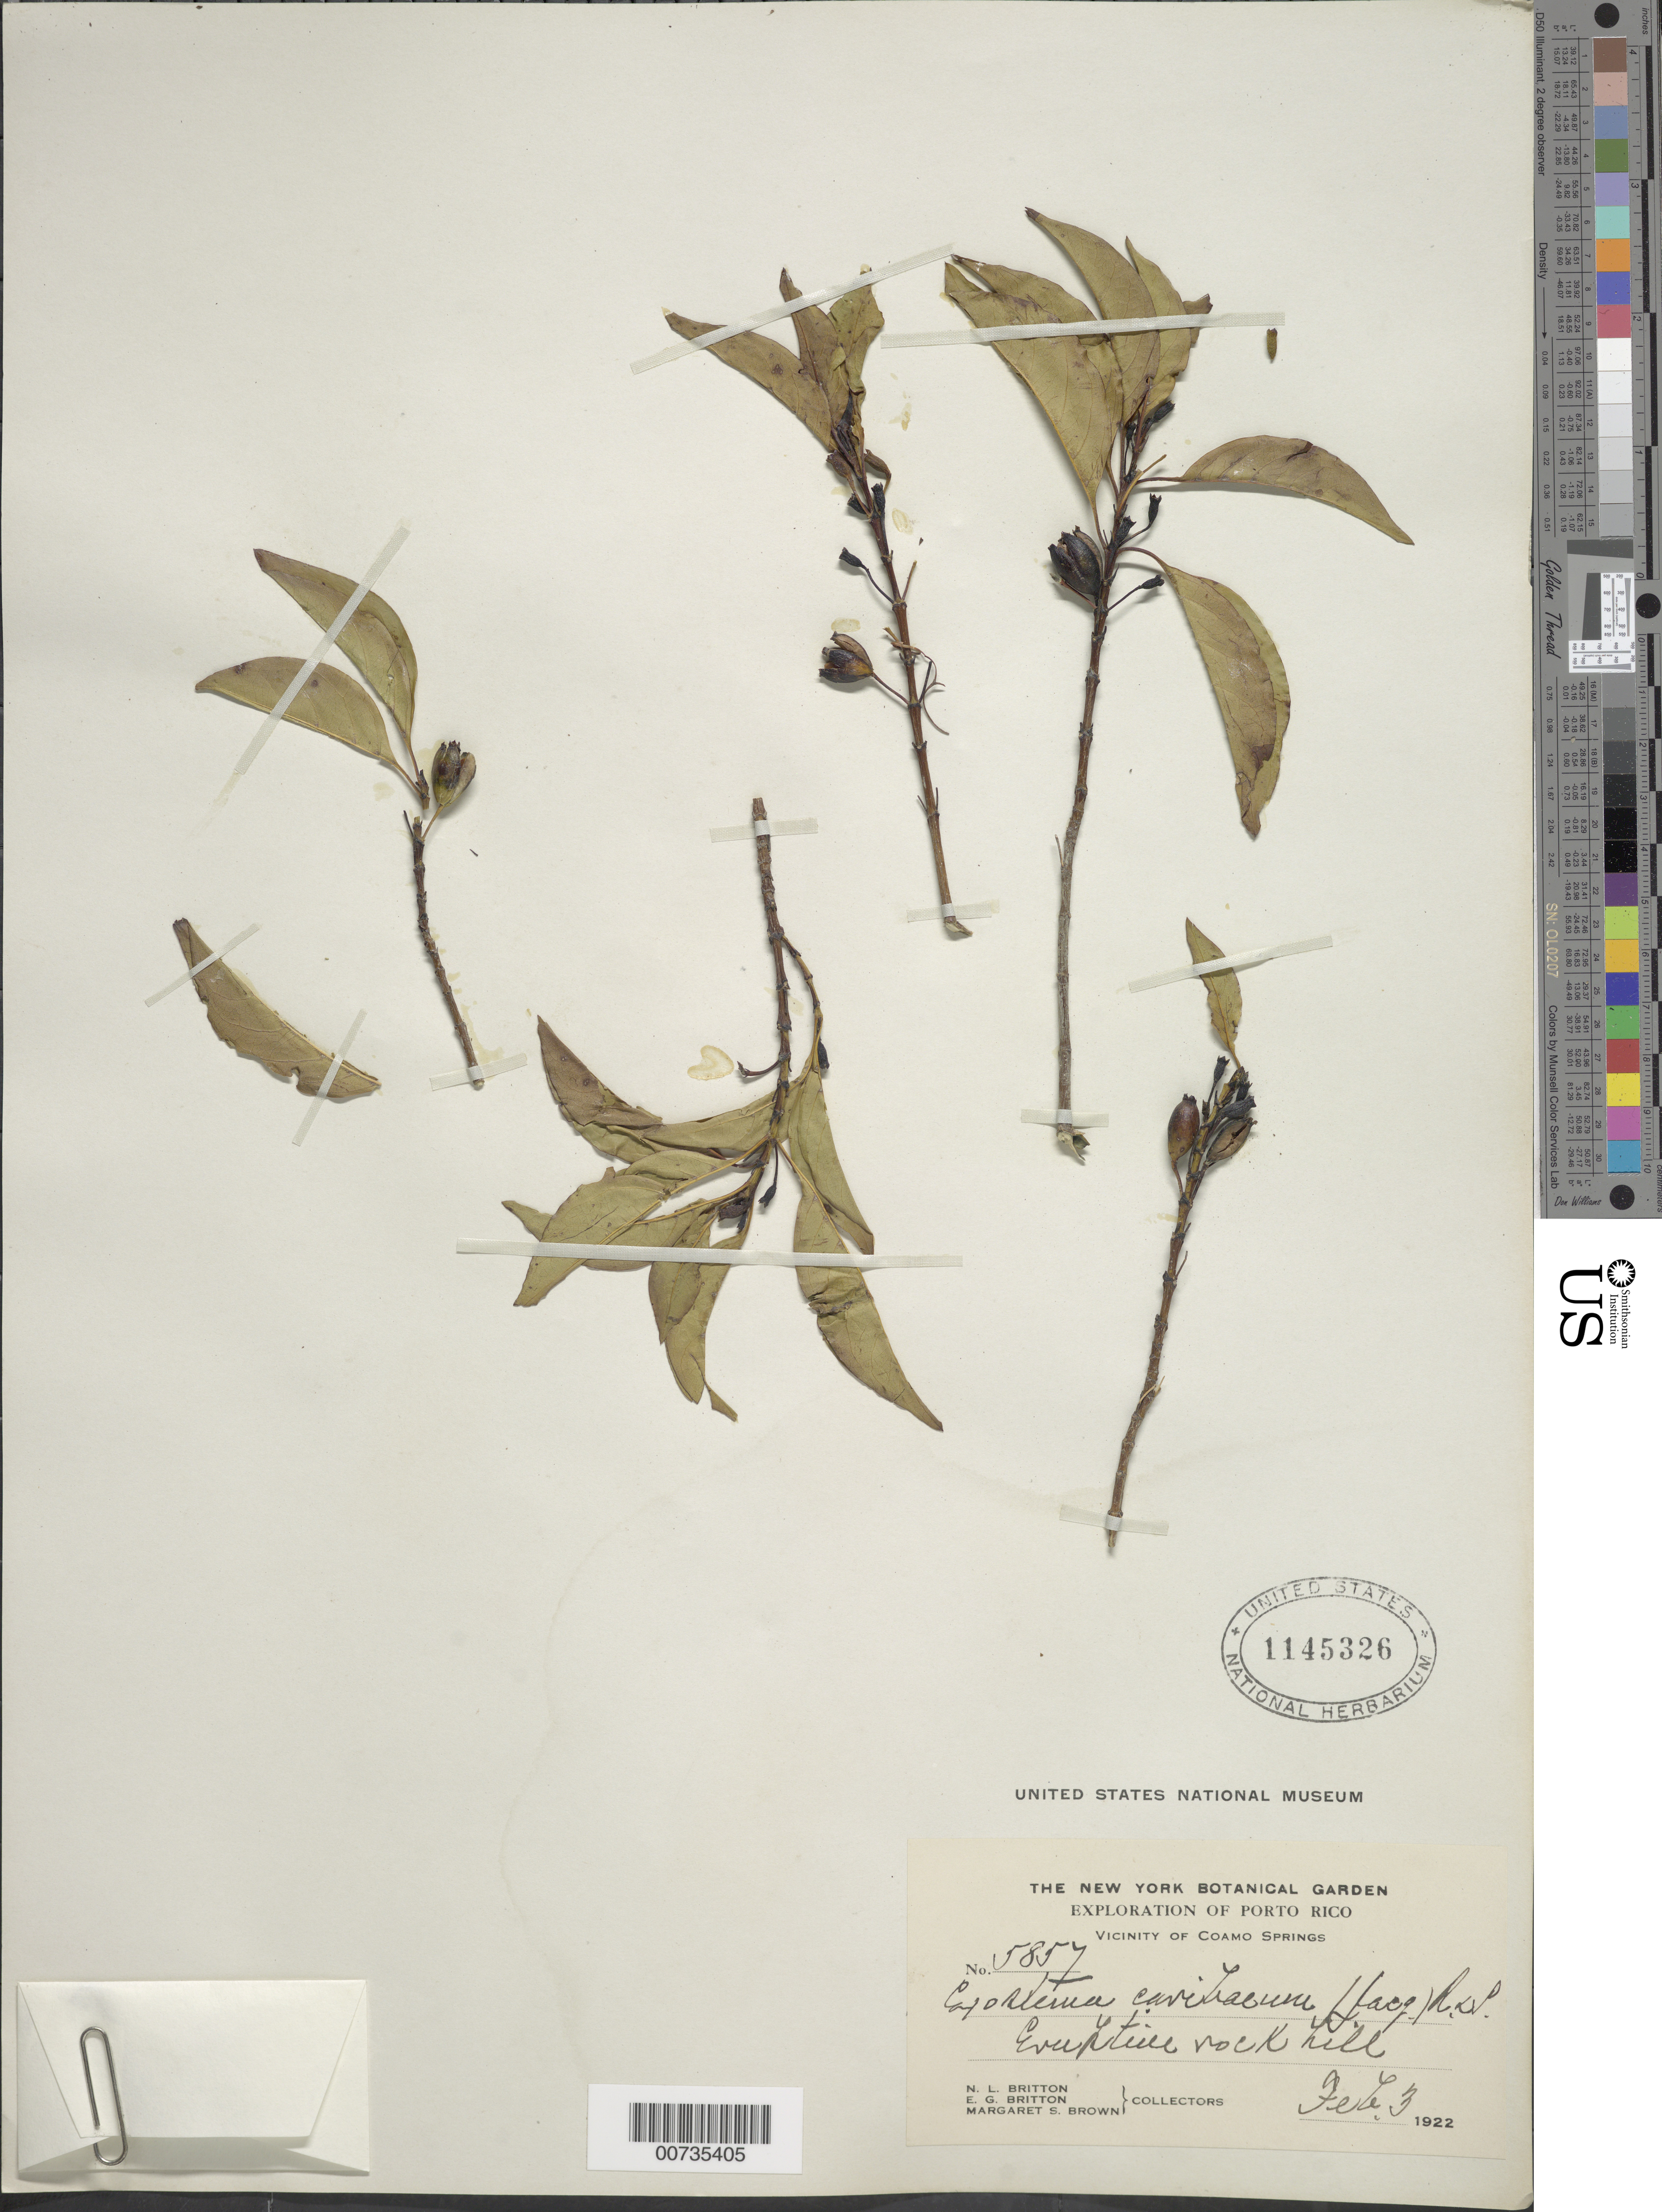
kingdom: Plantae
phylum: Tracheophyta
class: Magnoliopsida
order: Gentianales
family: Rubiaceae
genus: Exostema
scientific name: Exostema caribaeum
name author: (Jacq.) Roem. & Schult.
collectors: N. Britton, E. G. Britton & M. S. Brown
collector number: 5857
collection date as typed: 03 Feb 1922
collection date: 1922-02-03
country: Puerto Rico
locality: Vicinity of Coamo Springs.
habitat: Eruptive rock hill.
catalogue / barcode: US 1145326